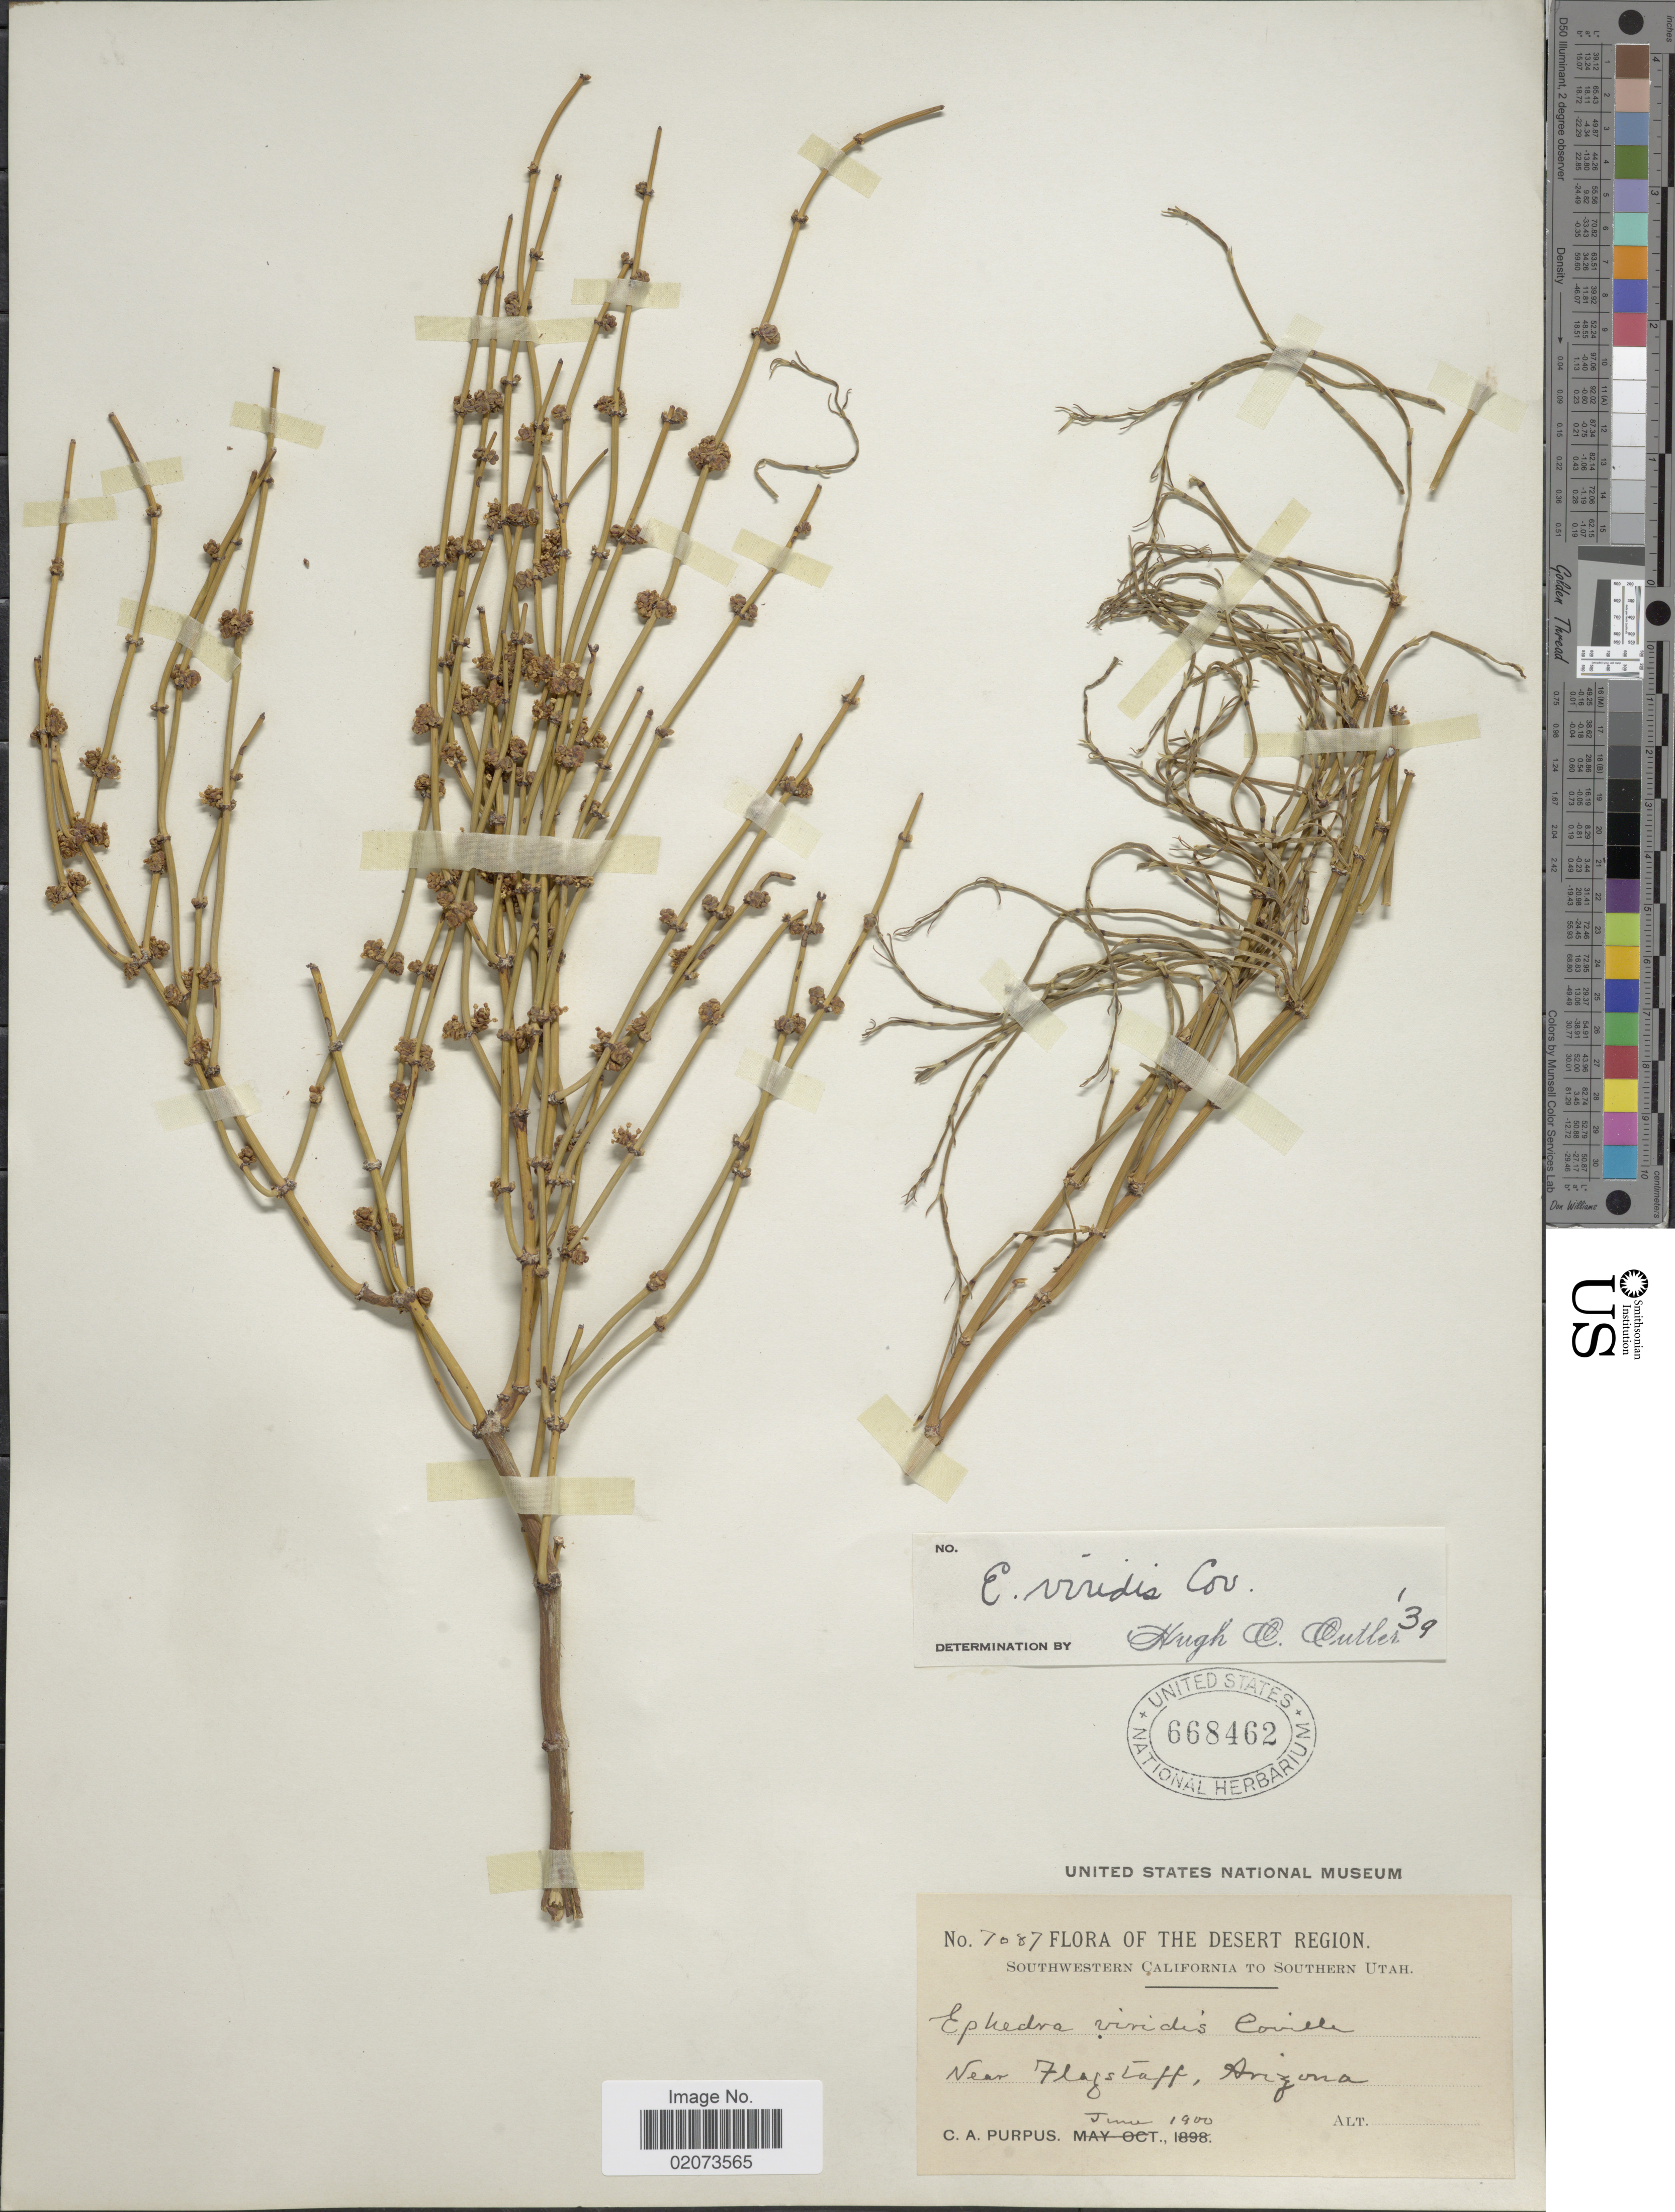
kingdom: Plantae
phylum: Tracheophyta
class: Gnetopsida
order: Ephedrales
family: Ephedraceae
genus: Ephedra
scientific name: Ephedra viridis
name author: Coville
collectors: C. A. Purpus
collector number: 7087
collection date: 1900-06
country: United States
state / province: Arizona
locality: Desert Region, near Flagstaff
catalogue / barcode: US 668462